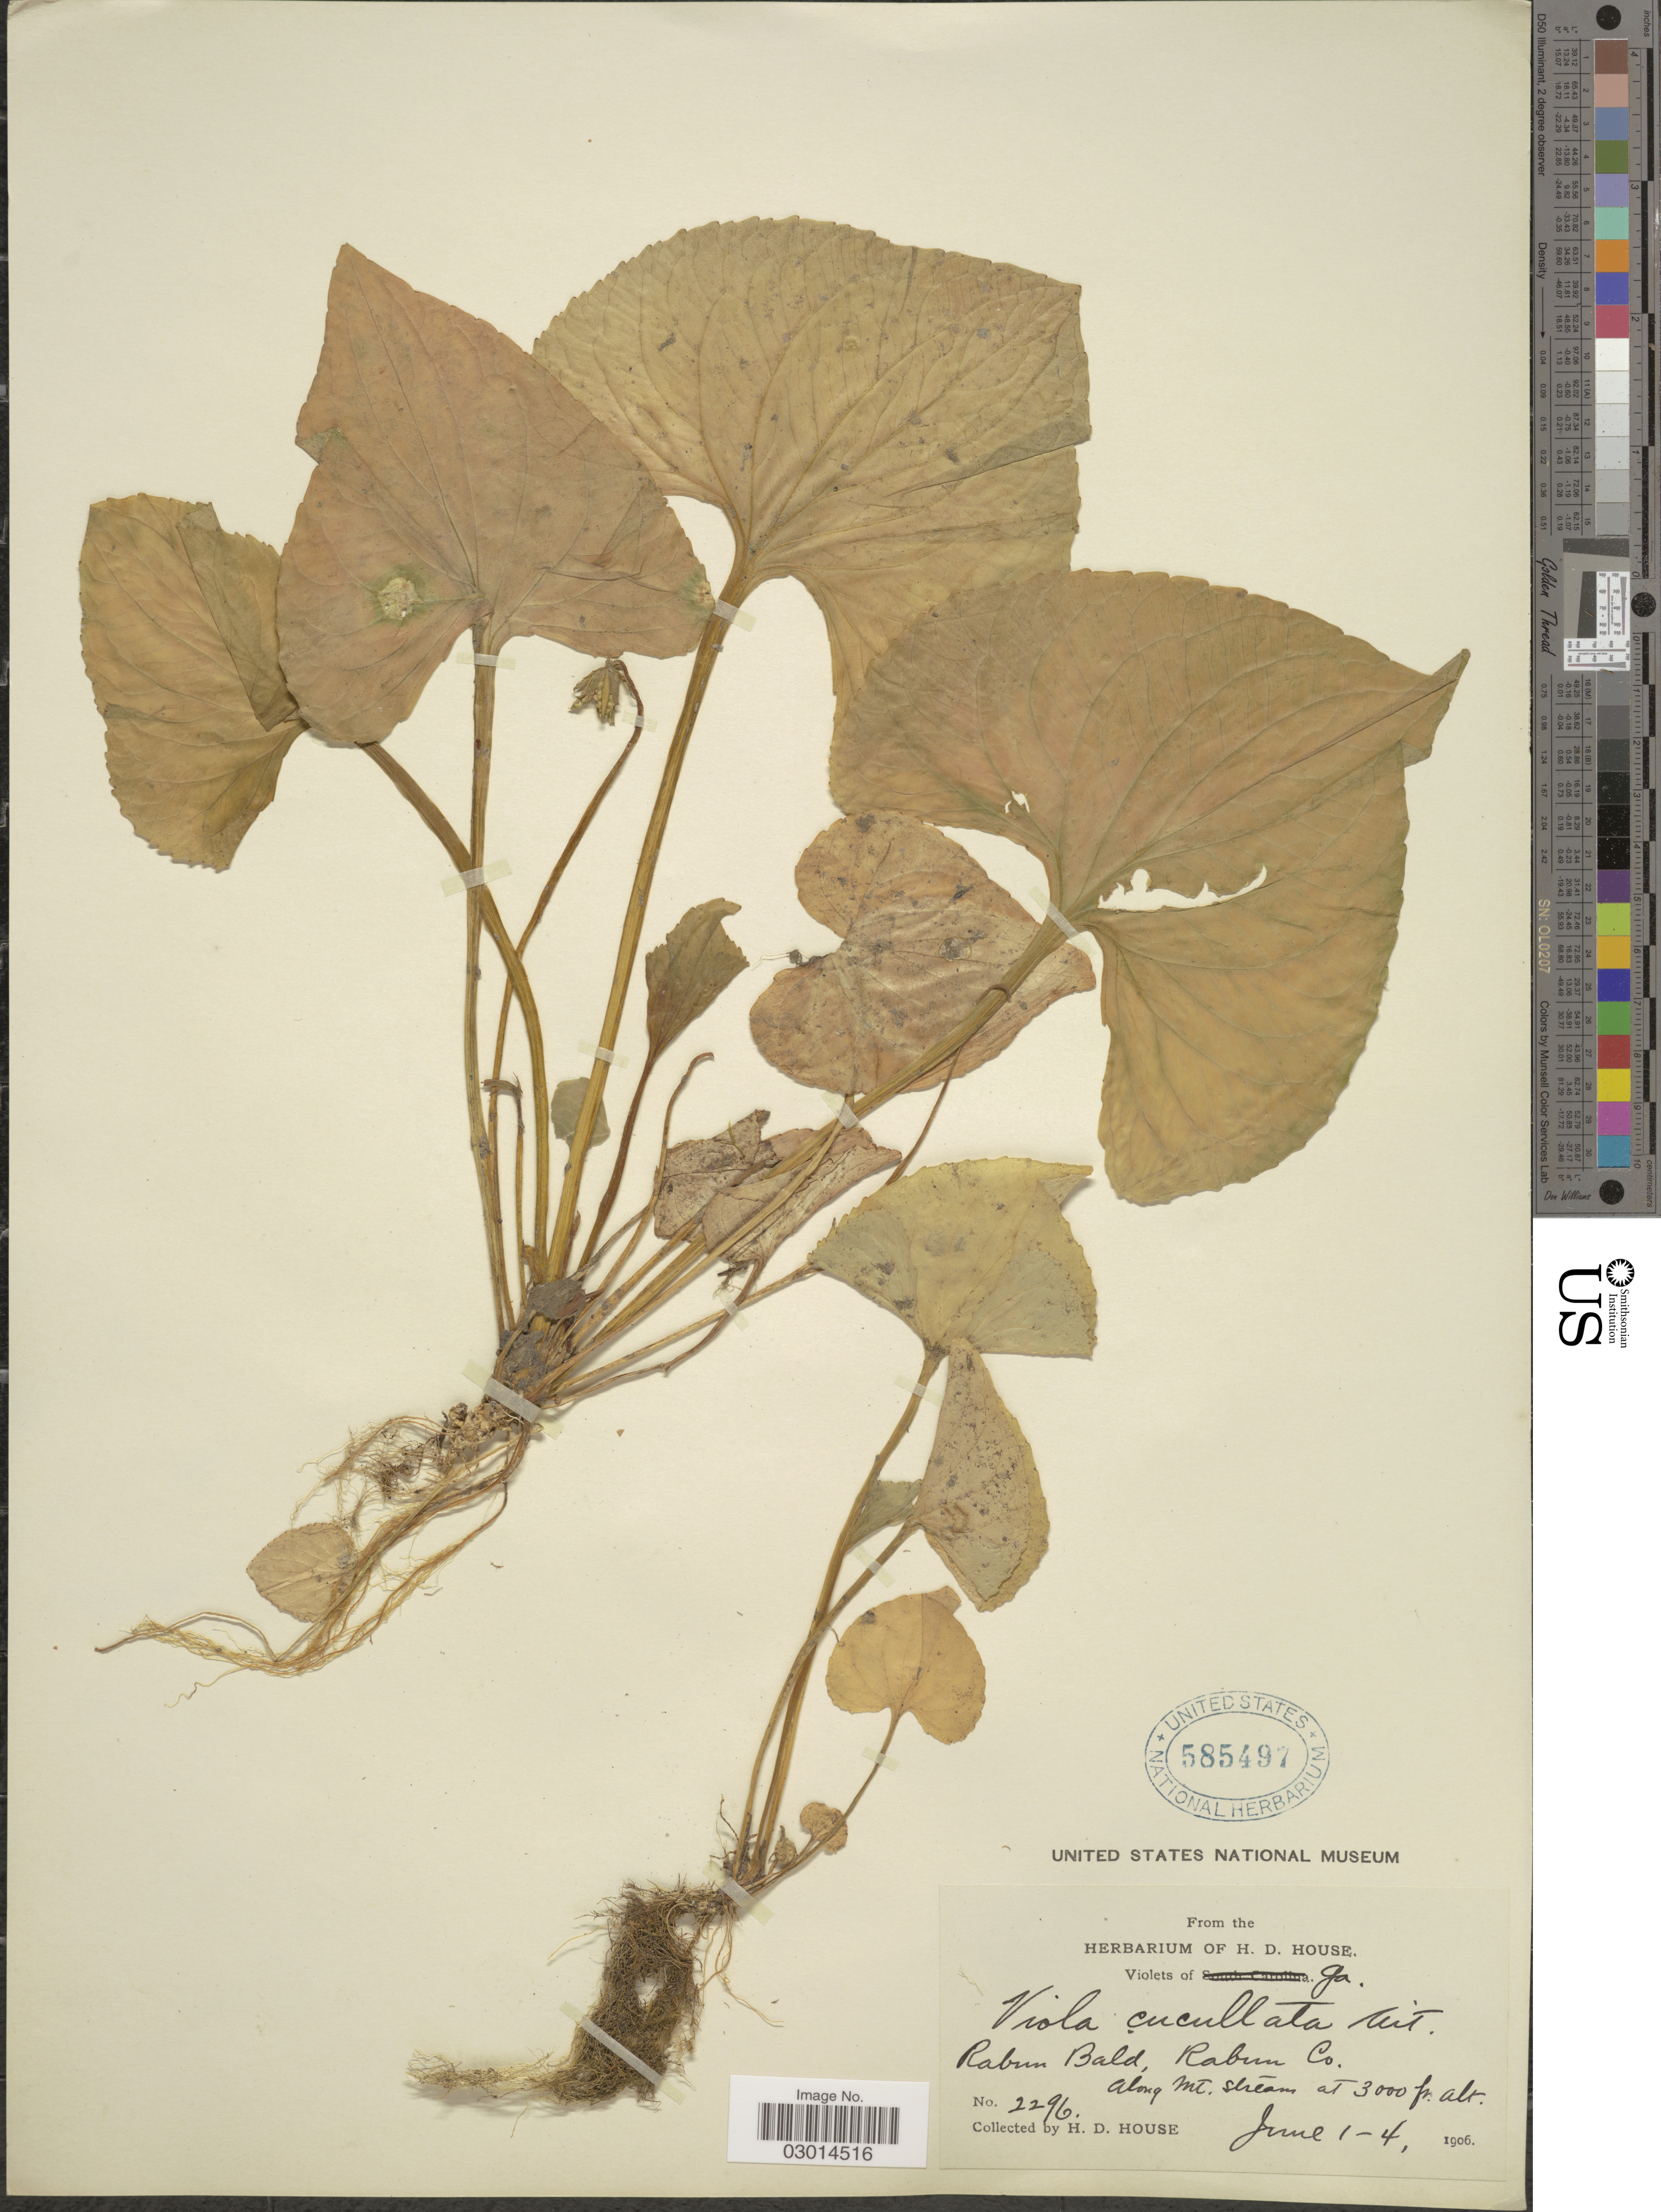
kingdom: Plantae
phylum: Tracheophyta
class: Magnoliopsida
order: Malpighiales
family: Violaceae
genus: Viola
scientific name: Viola cucullata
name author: Aiton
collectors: H. D. House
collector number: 2296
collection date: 1906-06-01/1906-06-04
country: United States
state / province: Georgia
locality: Rabun Bald, Rabun Co. along Mt. stream.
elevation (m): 914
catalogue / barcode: US 585497